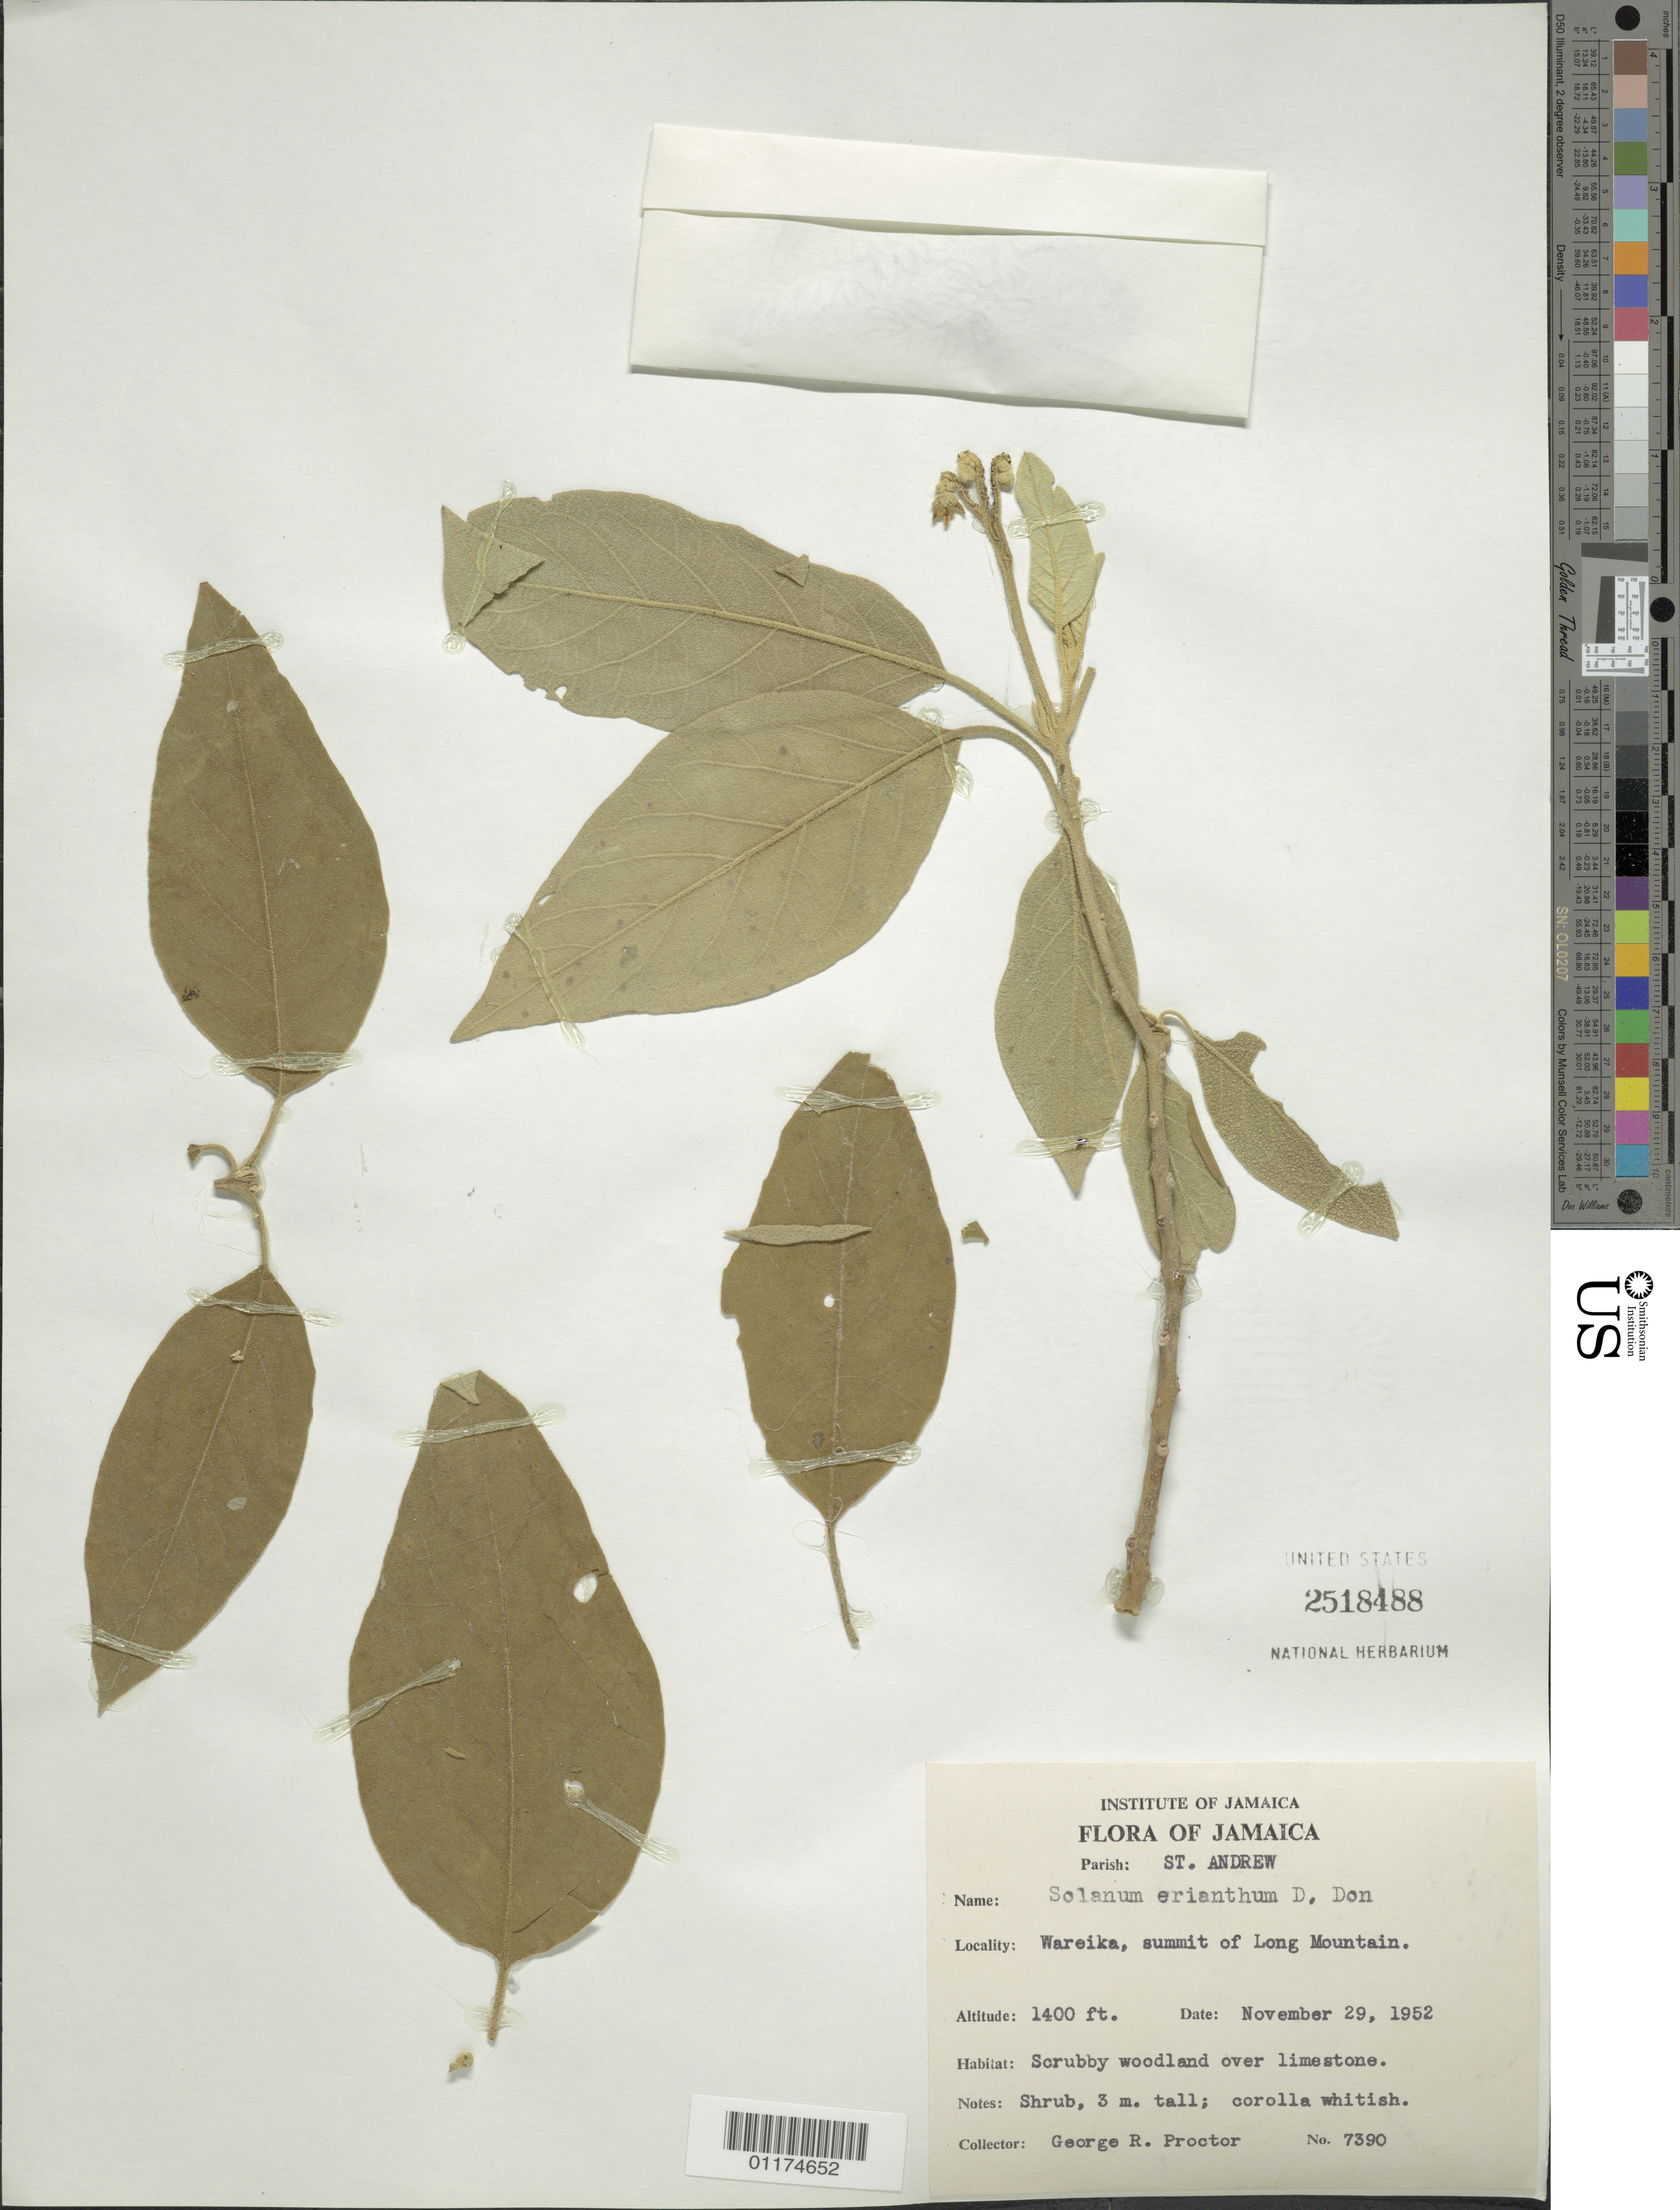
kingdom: Plantae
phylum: Tracheophyta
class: Magnoliopsida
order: Solanales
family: Solanaceae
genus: Solanum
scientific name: Solanum erianthum var. erianthum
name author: D. Don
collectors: G. R. Proctor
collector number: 7390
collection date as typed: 29 Nov 1952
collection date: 1952-11-29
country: Jamaica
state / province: Saint Andrew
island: Jamaica I.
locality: Wareika, summit of Long Mountain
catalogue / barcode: US 2518488